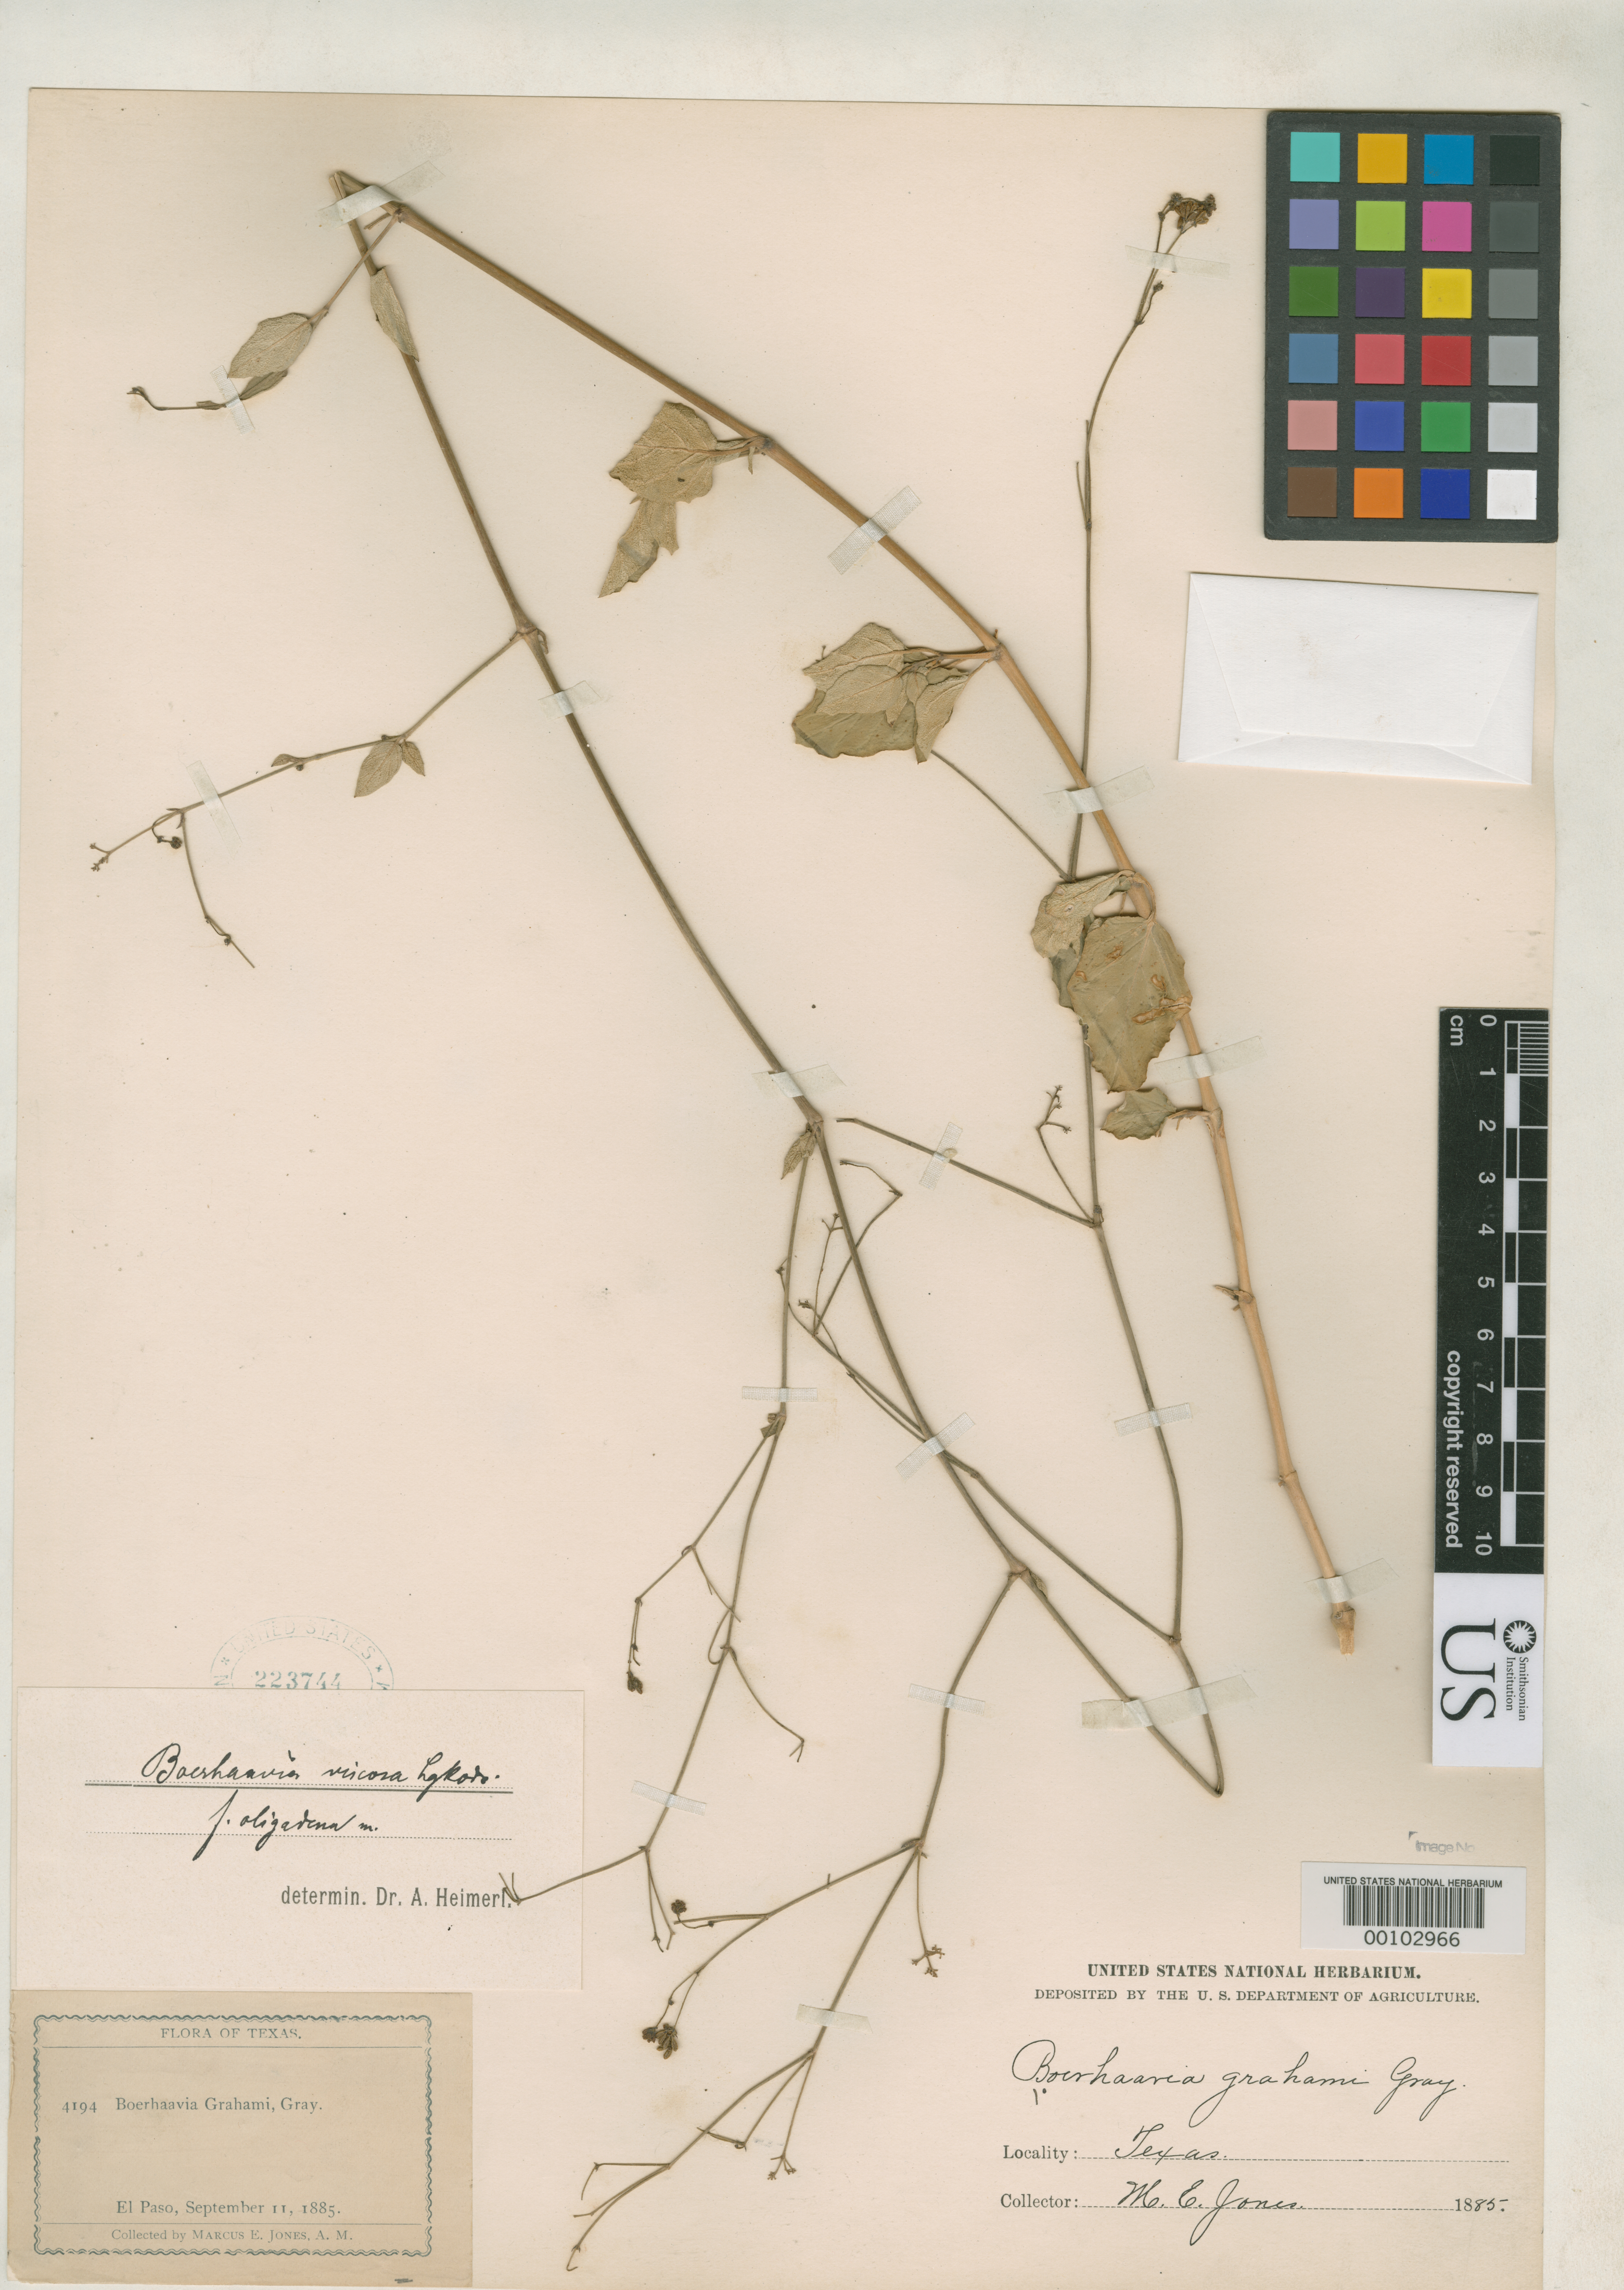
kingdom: Plantae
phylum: Tracheophyta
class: Magnoliopsida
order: Caryophyllales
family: Nyctaginaceae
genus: Boerhavia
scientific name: Boerhavia ramulosa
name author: M.E. Jones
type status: Isotype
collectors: M. E. Jones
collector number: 4194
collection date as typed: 11 Sep 1885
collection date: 1885-09-11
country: United States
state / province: Texas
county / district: El Paso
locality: El Paso.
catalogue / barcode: US 223744